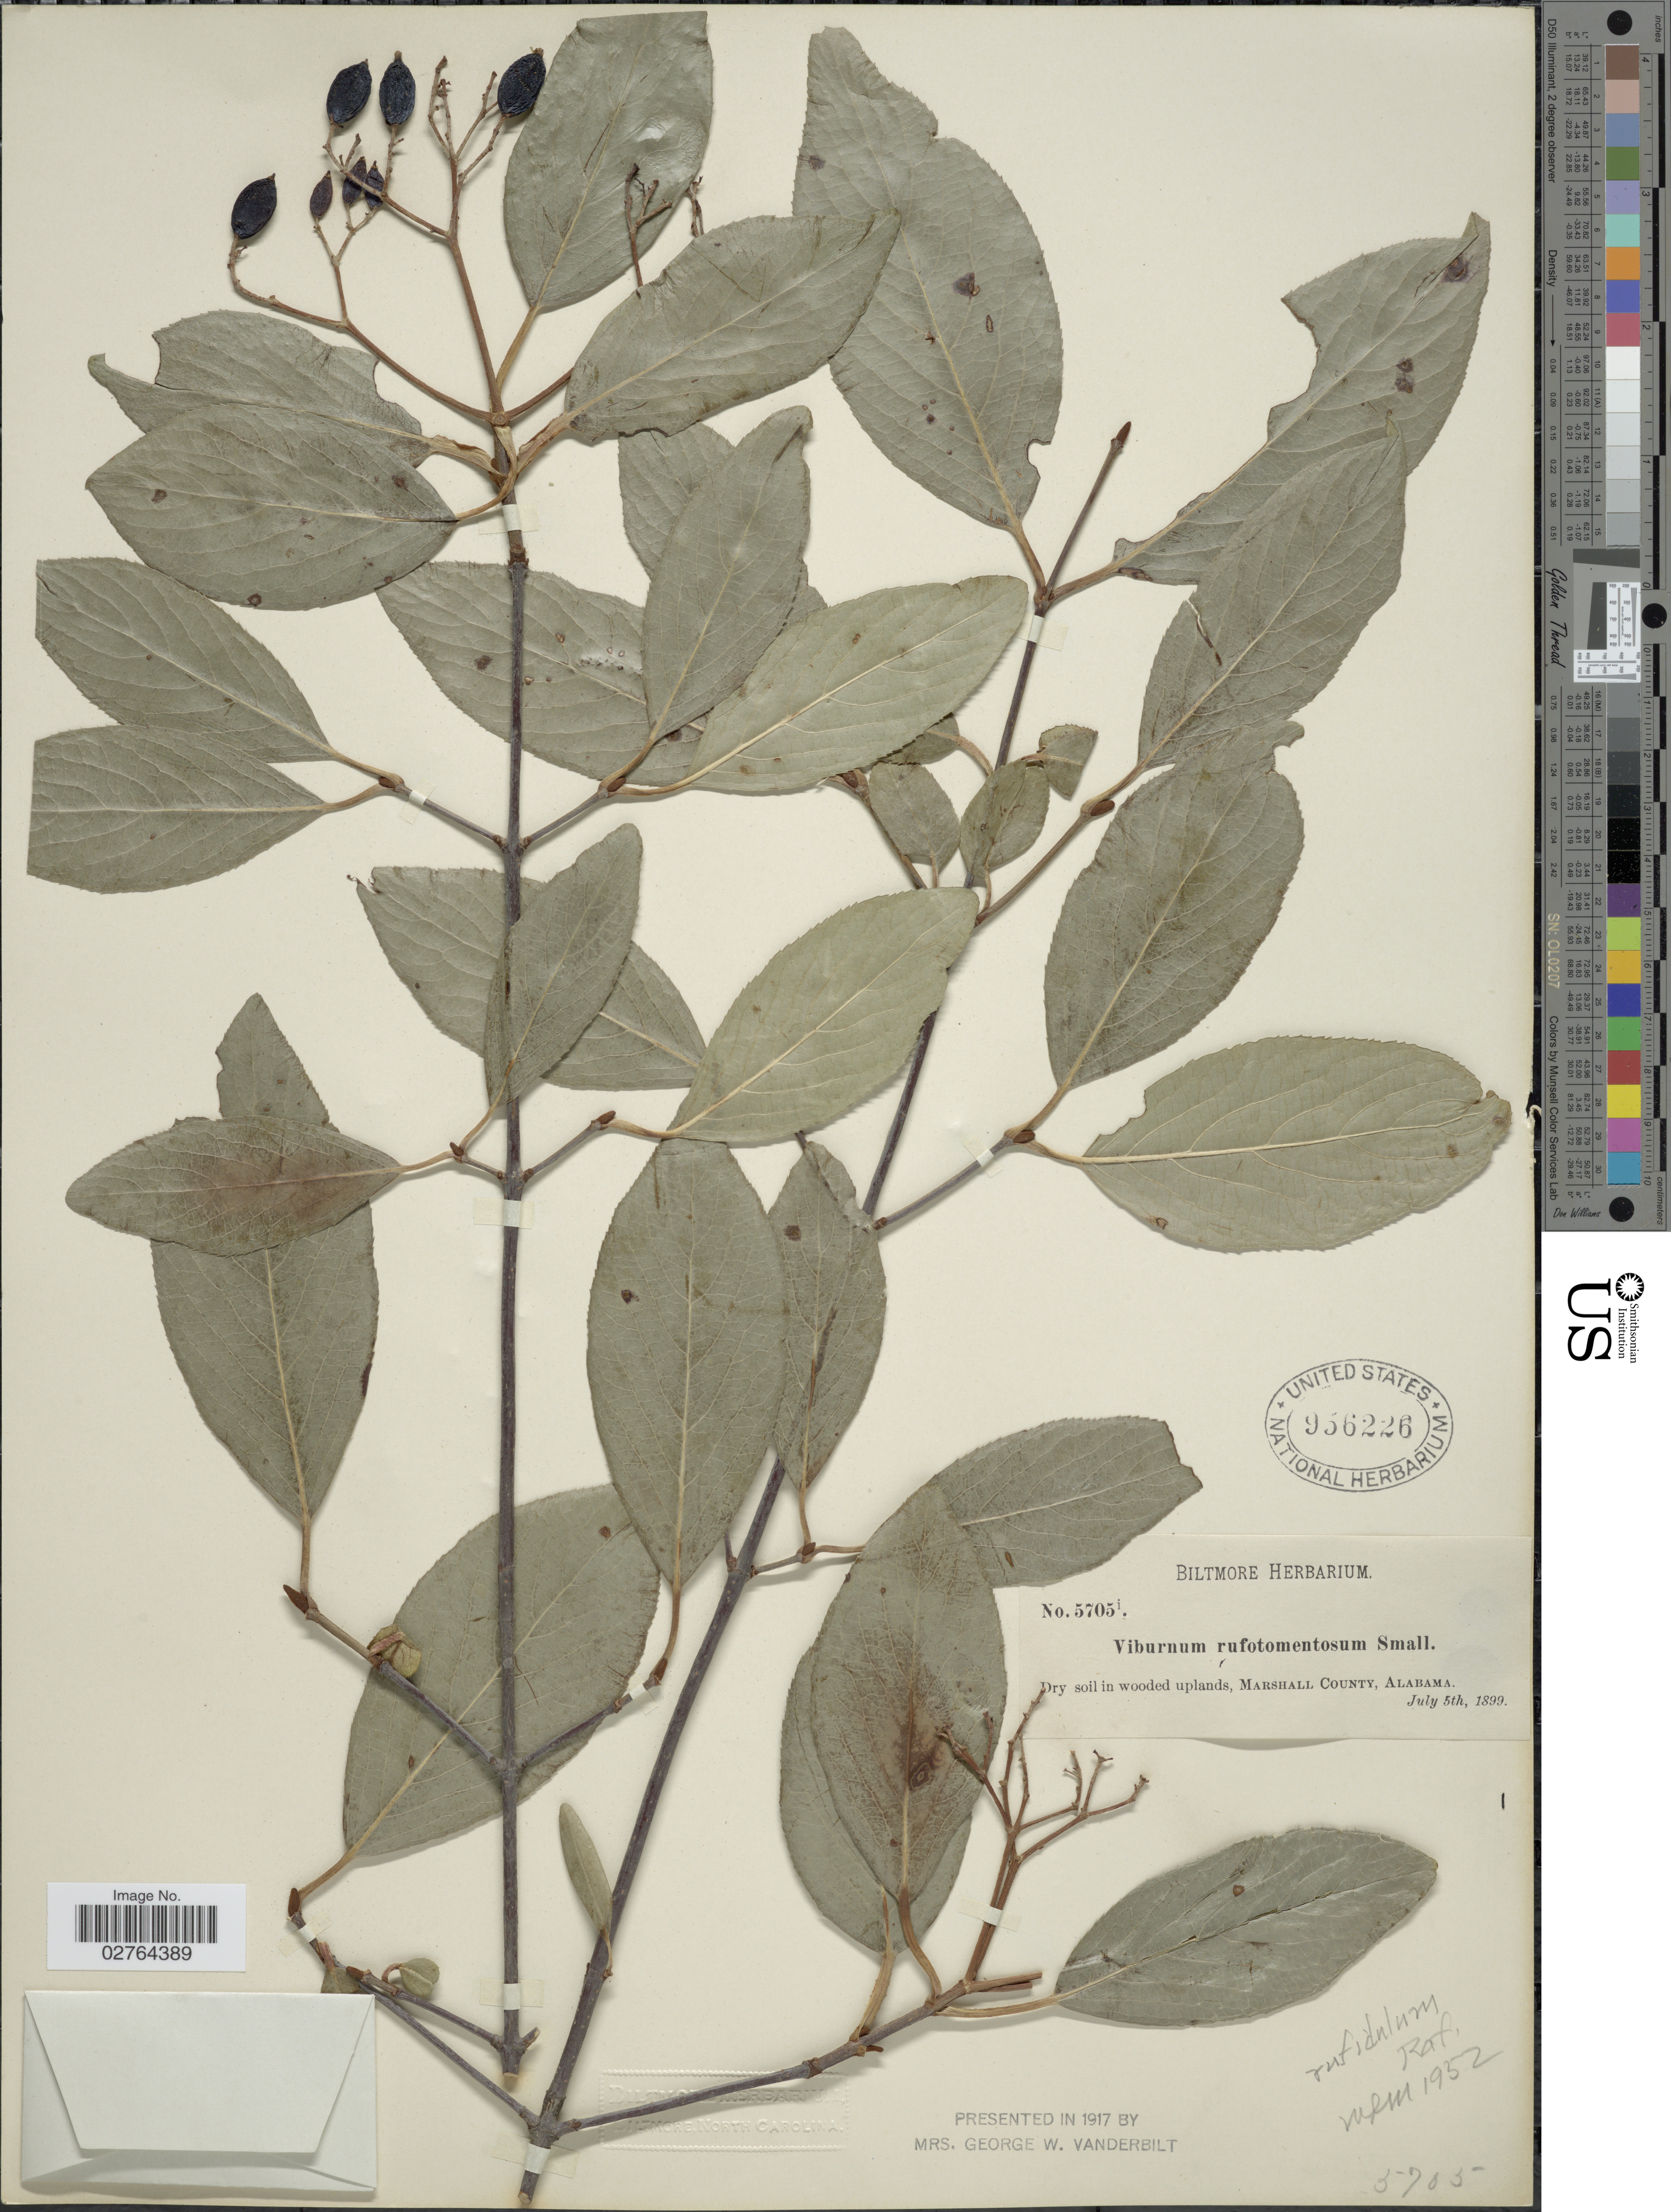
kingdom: Plantae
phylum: Tracheophyta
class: Magnoliopsida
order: Dipsacales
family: Viburnaceae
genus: Viburnum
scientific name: Viburnum rufidulum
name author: Raf.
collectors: ex herb. Biltmore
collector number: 5705i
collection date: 1899-07-05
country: United States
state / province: Alabama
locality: Marshall County.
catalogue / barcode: US 956226